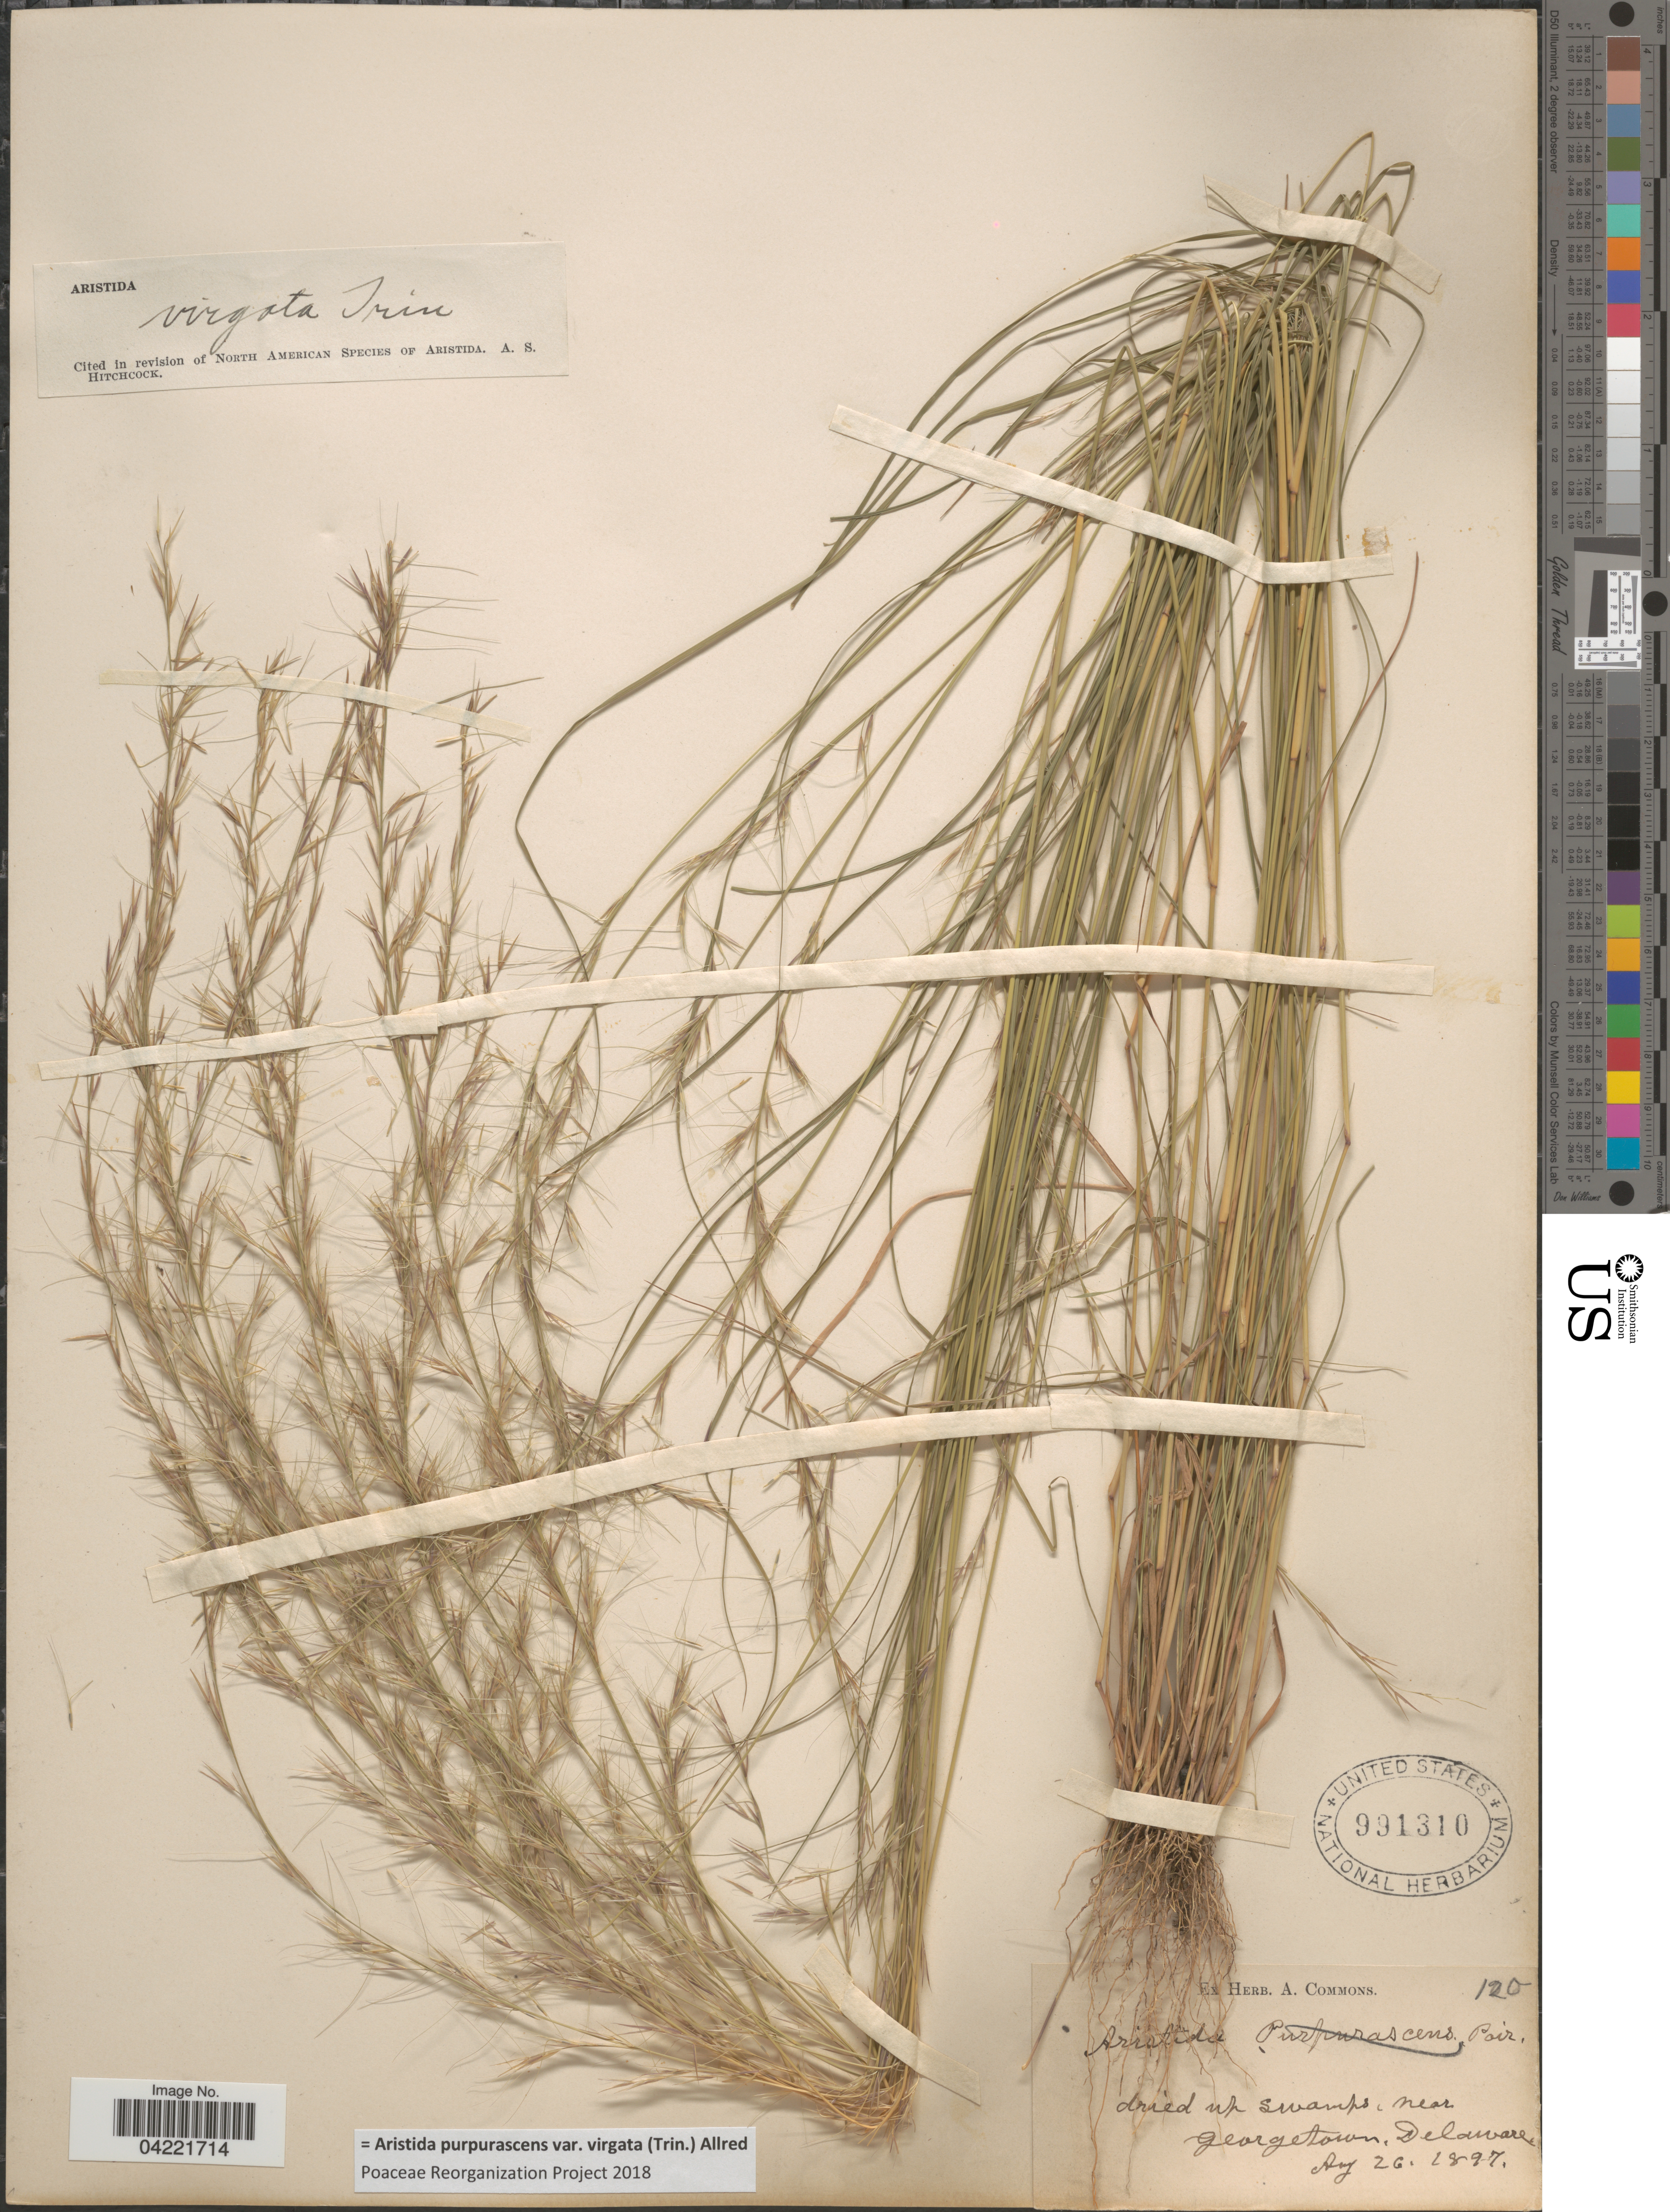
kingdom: Plantae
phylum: Tracheophyta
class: Liliopsida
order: Poales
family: Poaceae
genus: Aristida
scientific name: Aristida purpurascens var. virgata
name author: (Trin.) Allred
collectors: ex herb. A. Commons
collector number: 120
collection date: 1897-08-26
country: United States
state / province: Delaware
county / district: Sussex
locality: Dried up swamps, near Georgetown.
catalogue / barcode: US 991310